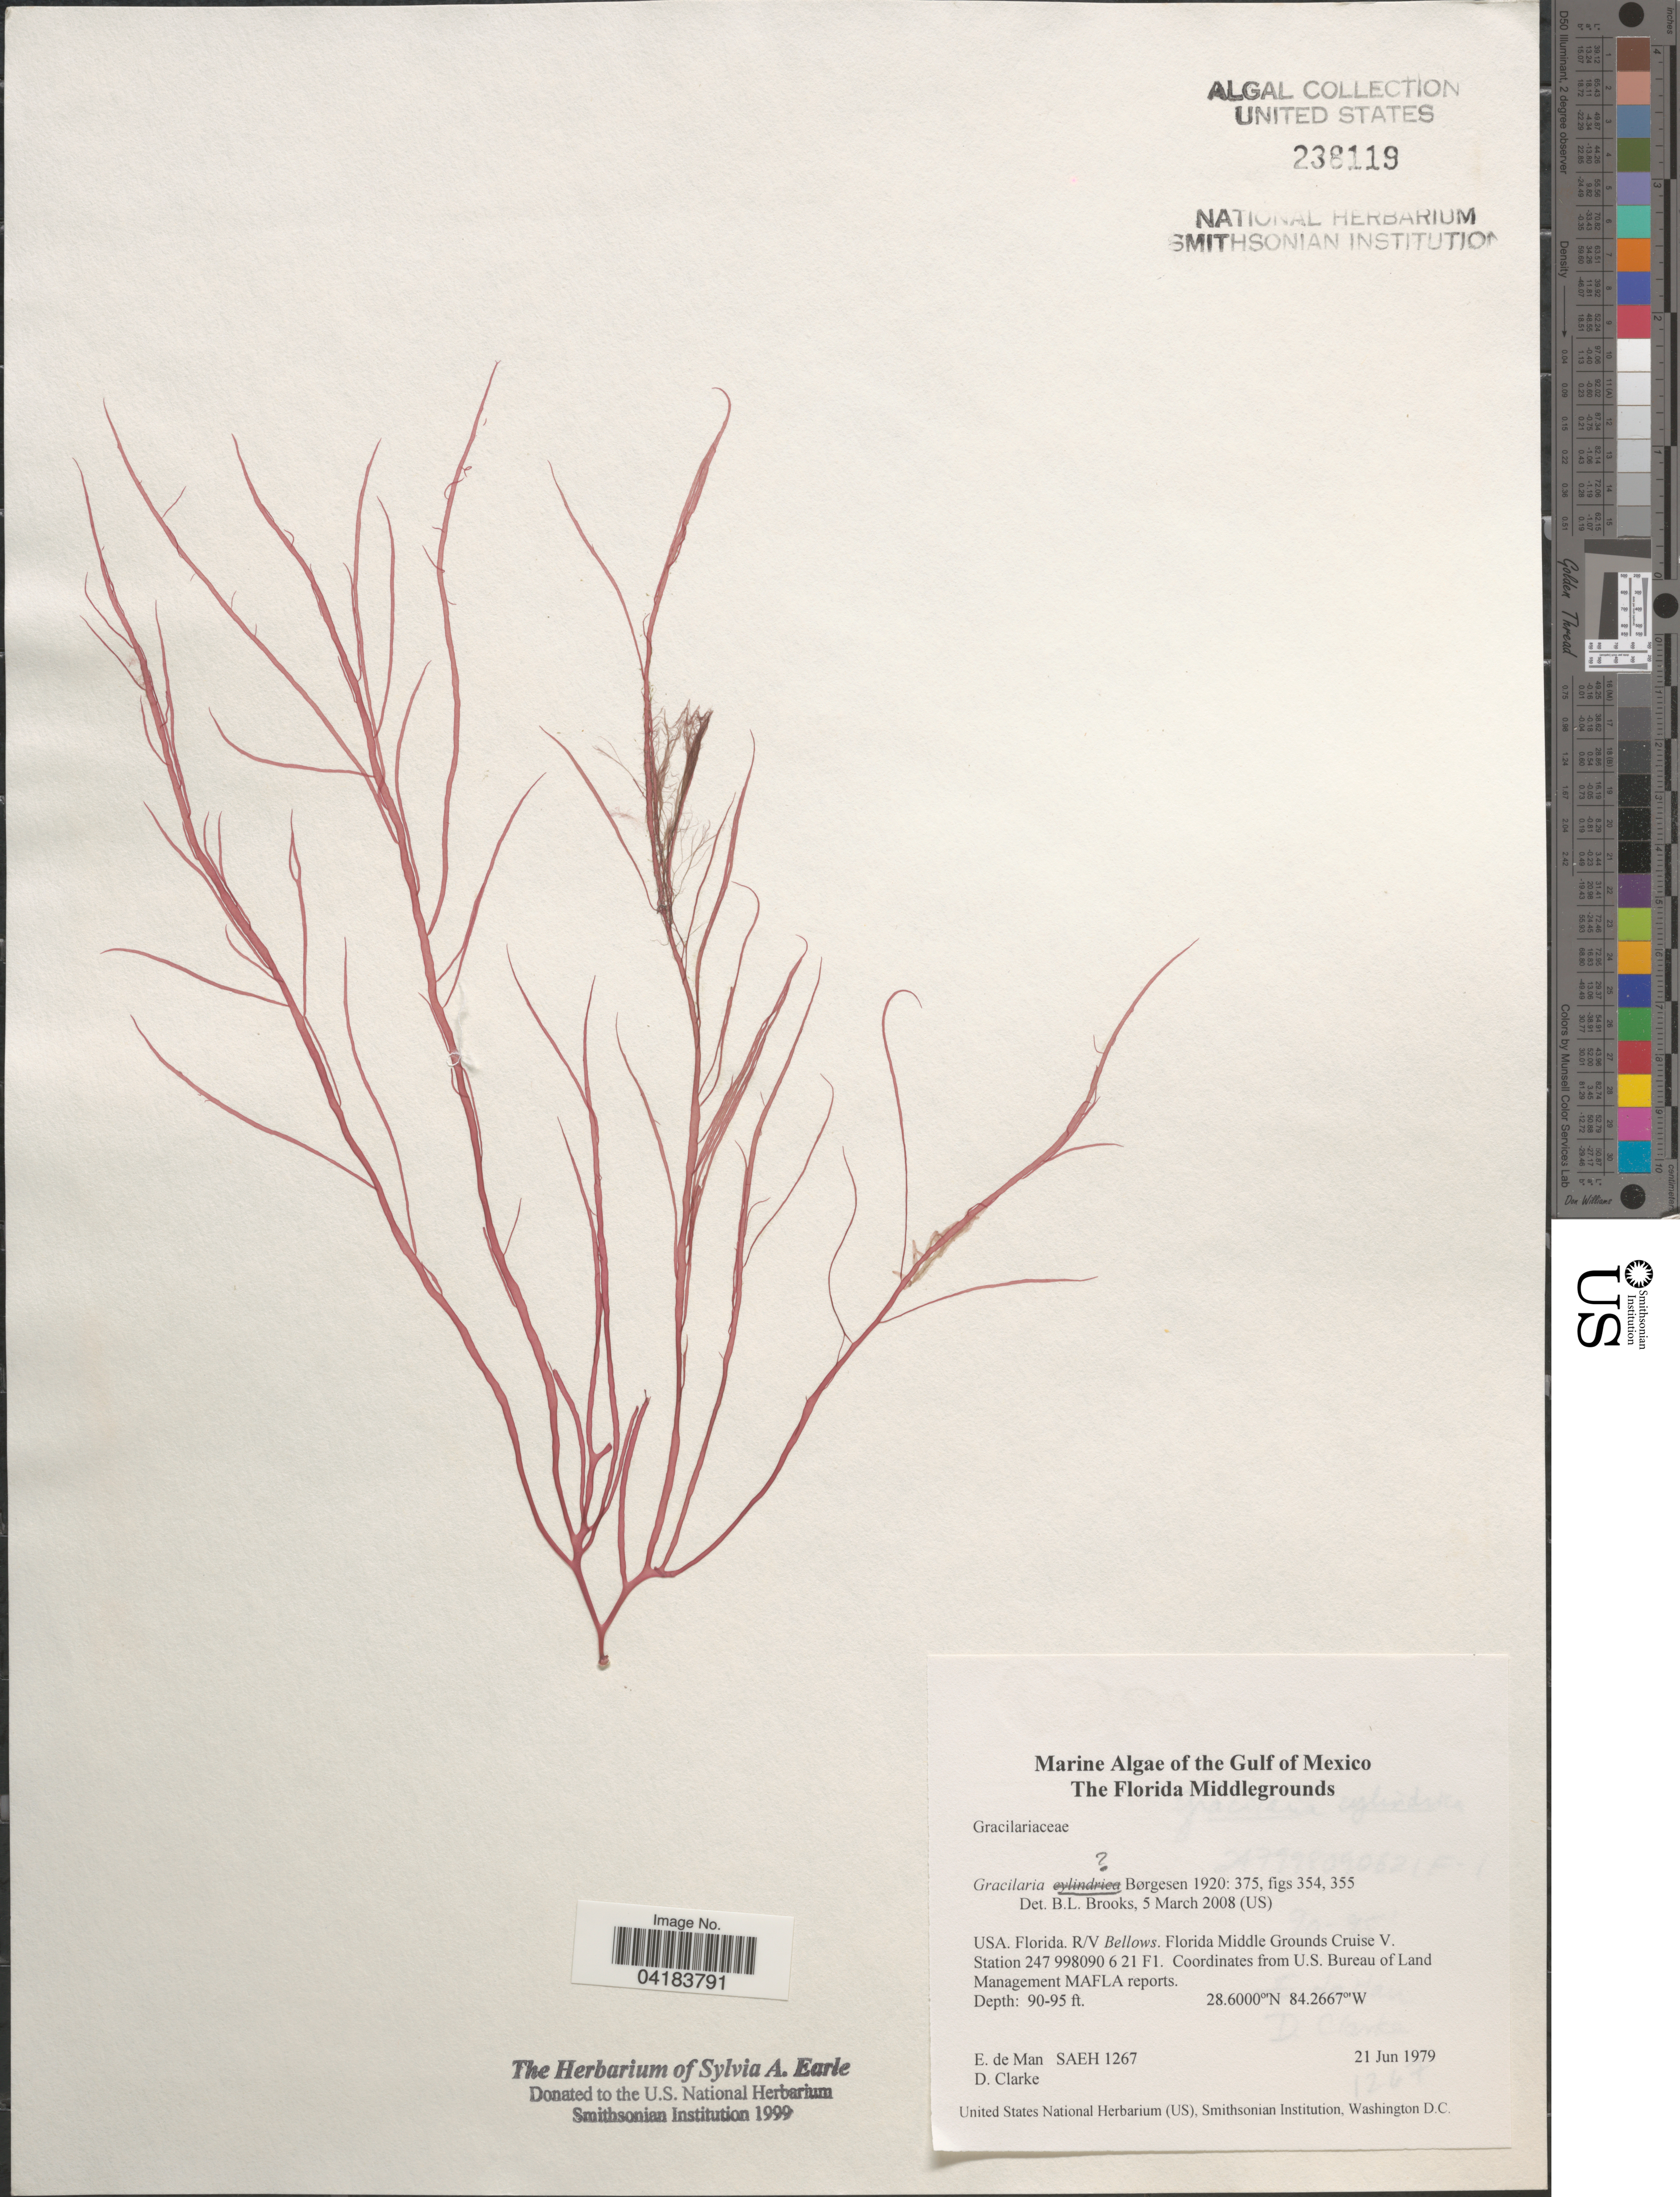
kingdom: Plantae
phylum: Rhodophyta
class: Florideophyceae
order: Gracilariales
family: Gracilariaceae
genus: Gracilaria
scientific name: Gracilaria sp.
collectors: E. de Man & D. Clarke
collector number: SAEH1267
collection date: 1979-06-21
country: United States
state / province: Florida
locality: Gulf of Mexico. R/V Bellows. Florida Middle Grounds Cruise V. Station 247 998090 6 21 F1.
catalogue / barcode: US 238119